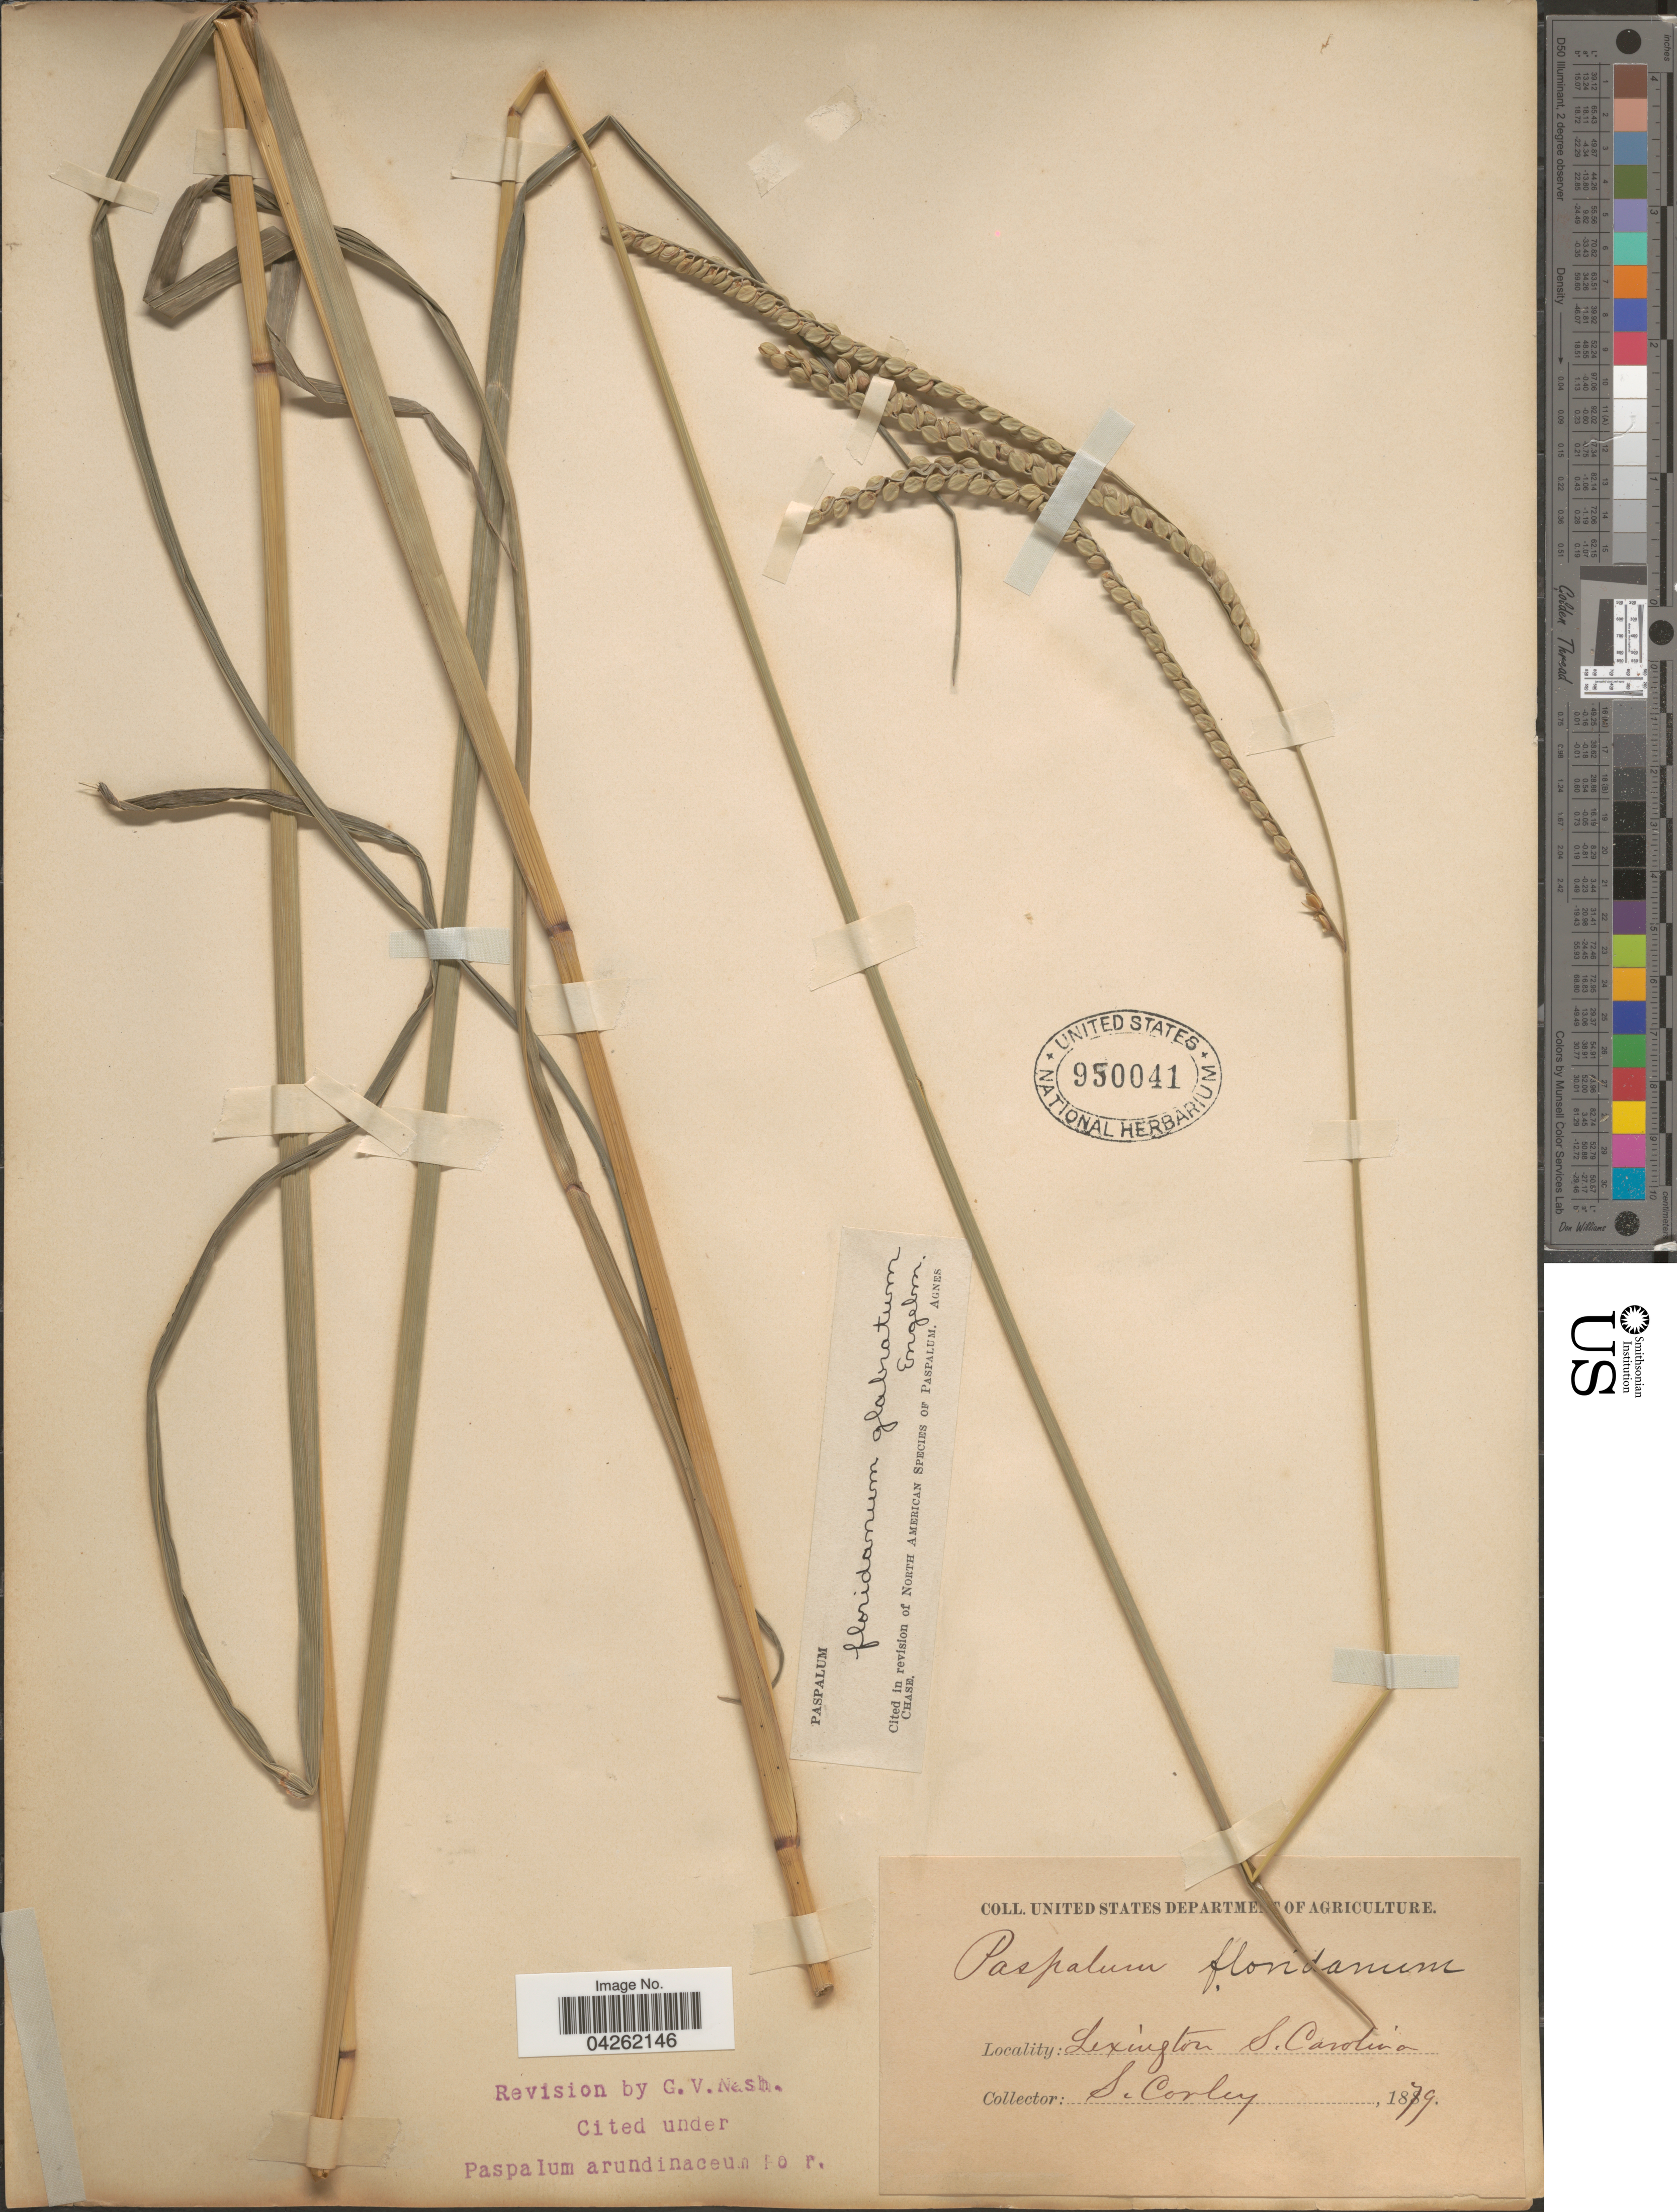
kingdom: Plantae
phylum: Tracheophyta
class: Liliopsida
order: Poales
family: Poaceae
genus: Paspalum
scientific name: Paspalum floridanum var. glabratum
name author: Engelm. ex Vasey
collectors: S. Corley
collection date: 1879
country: United States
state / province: South Carolina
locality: Lexington. S. Carolina.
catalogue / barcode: US 950041